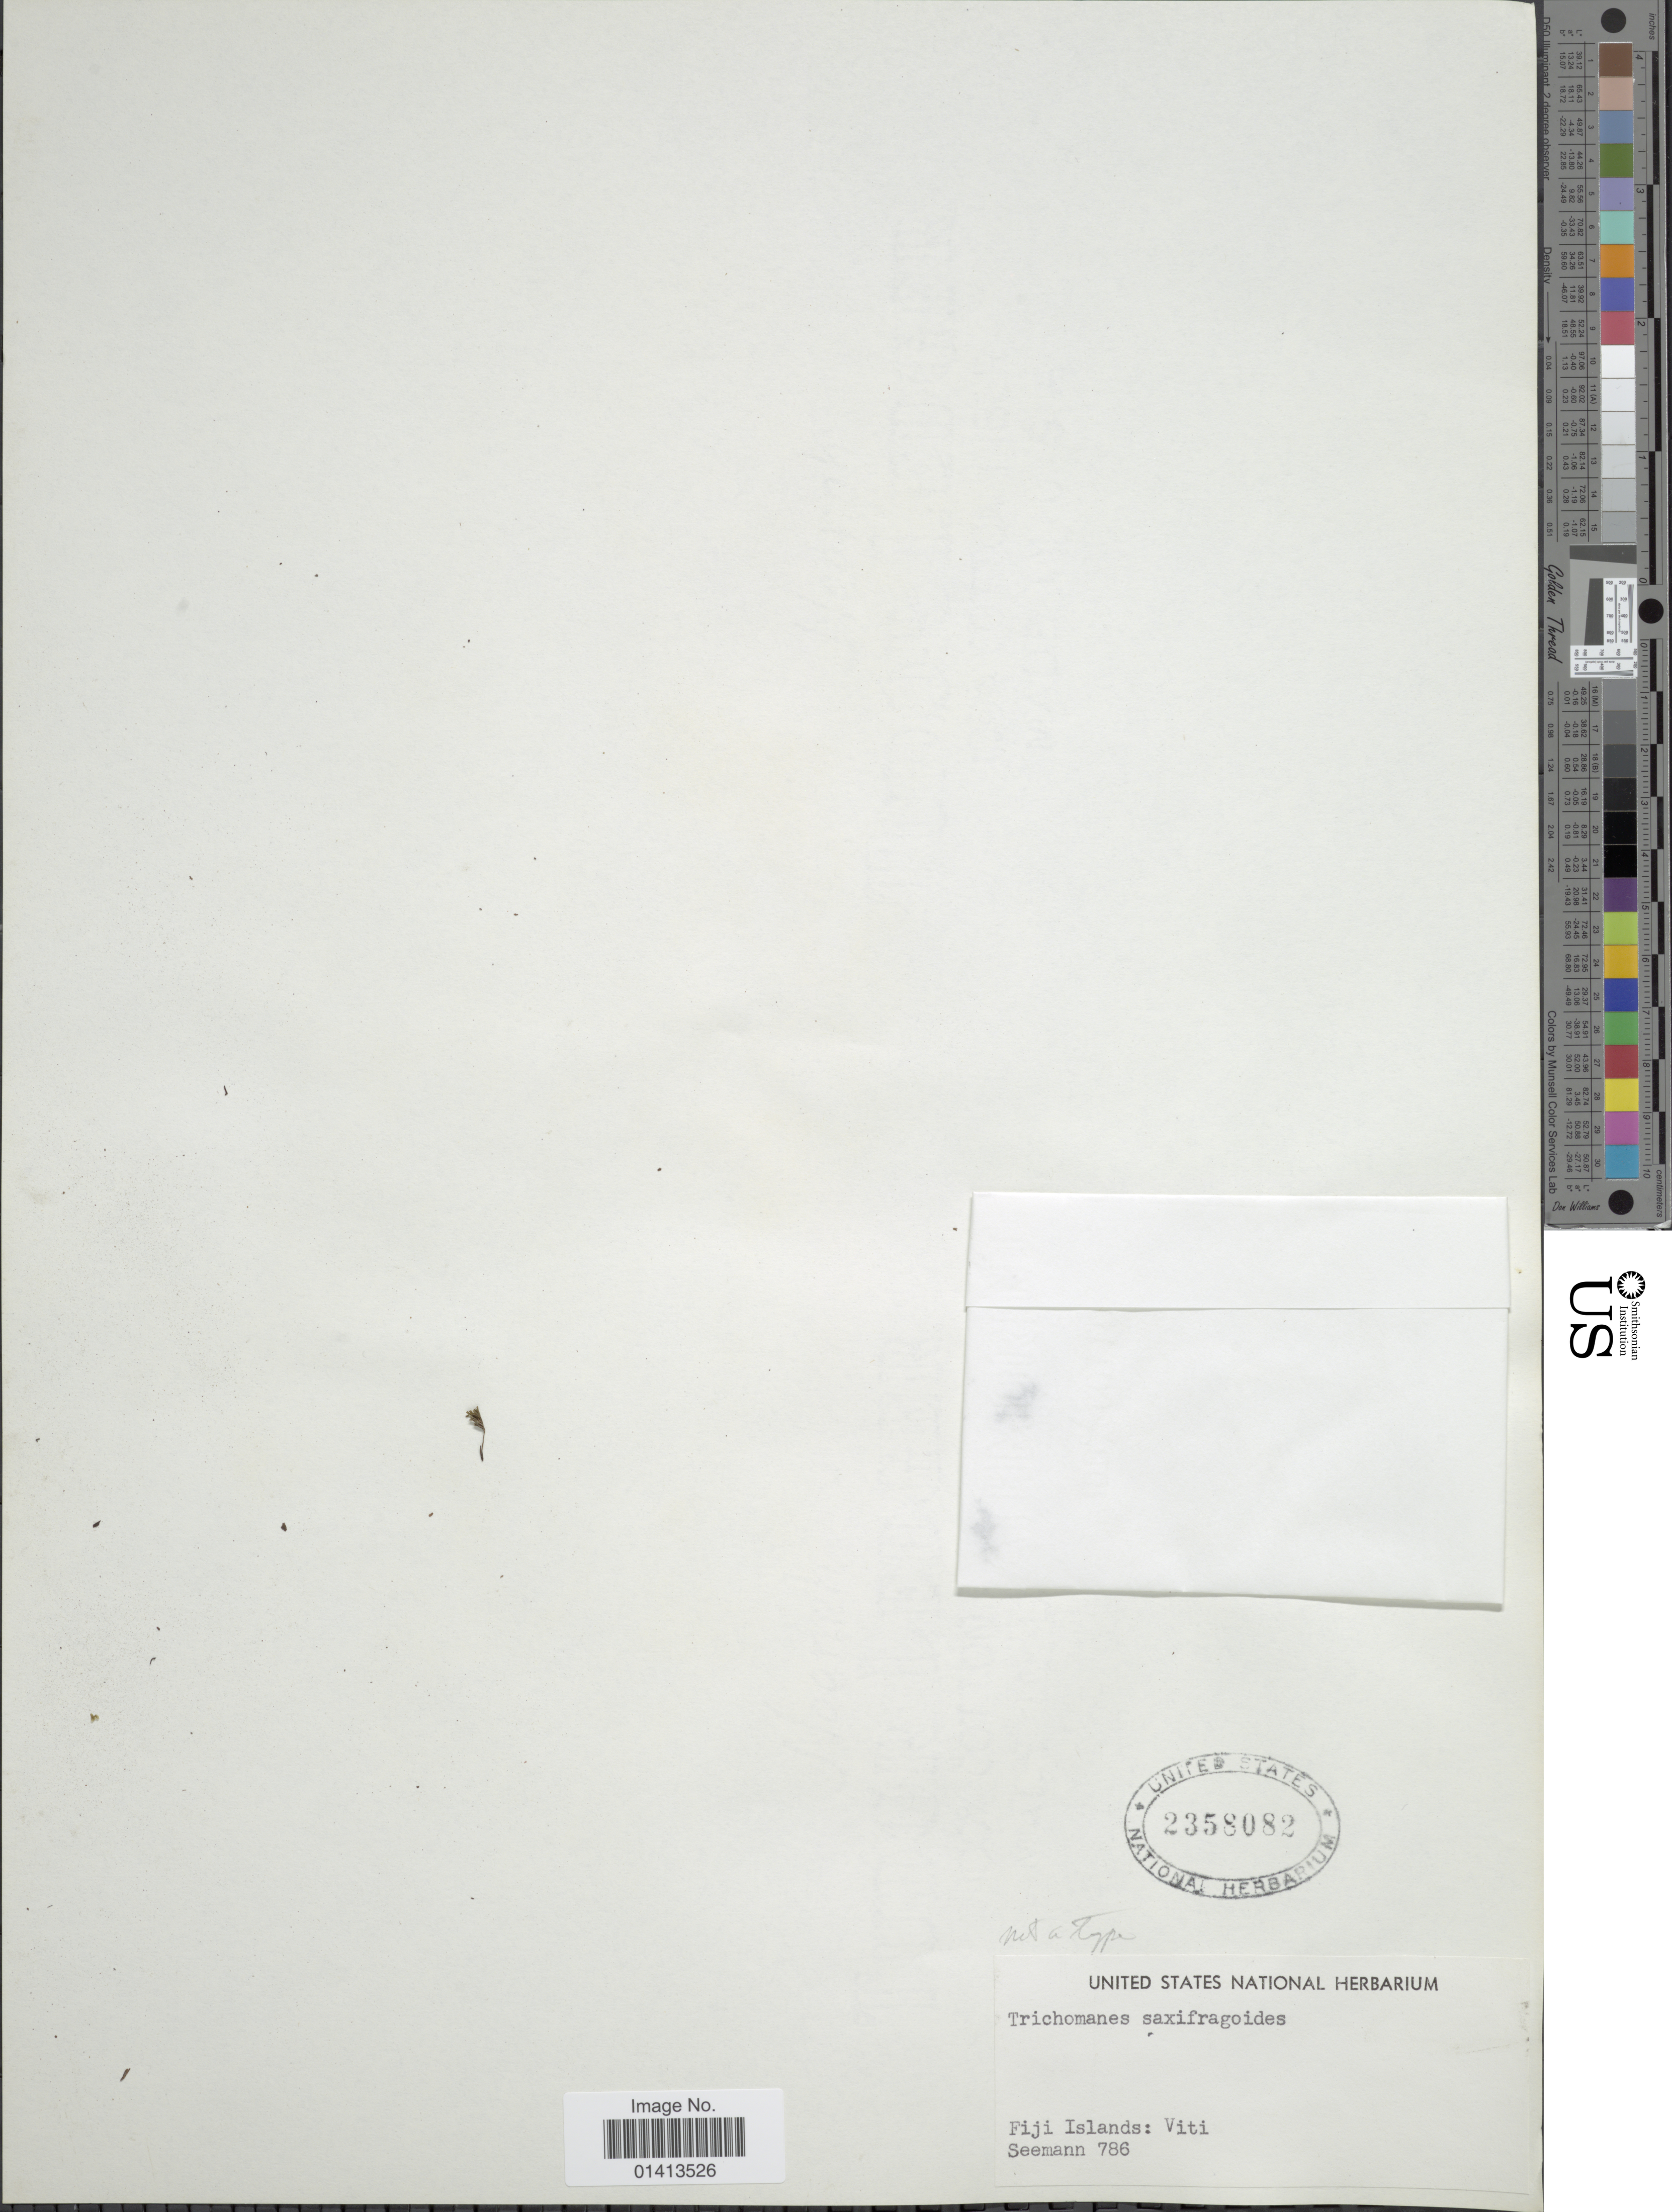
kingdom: Plantae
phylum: Tracheophyta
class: Polypodiopsida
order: Hymenophyllales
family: Hymenophyllaceae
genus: Crepidomanes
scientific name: Crepidomanes saxifragoides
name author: (C. Presl) P.S. Green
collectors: -. Seemann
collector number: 786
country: Fiji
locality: Viti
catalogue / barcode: US 2358082